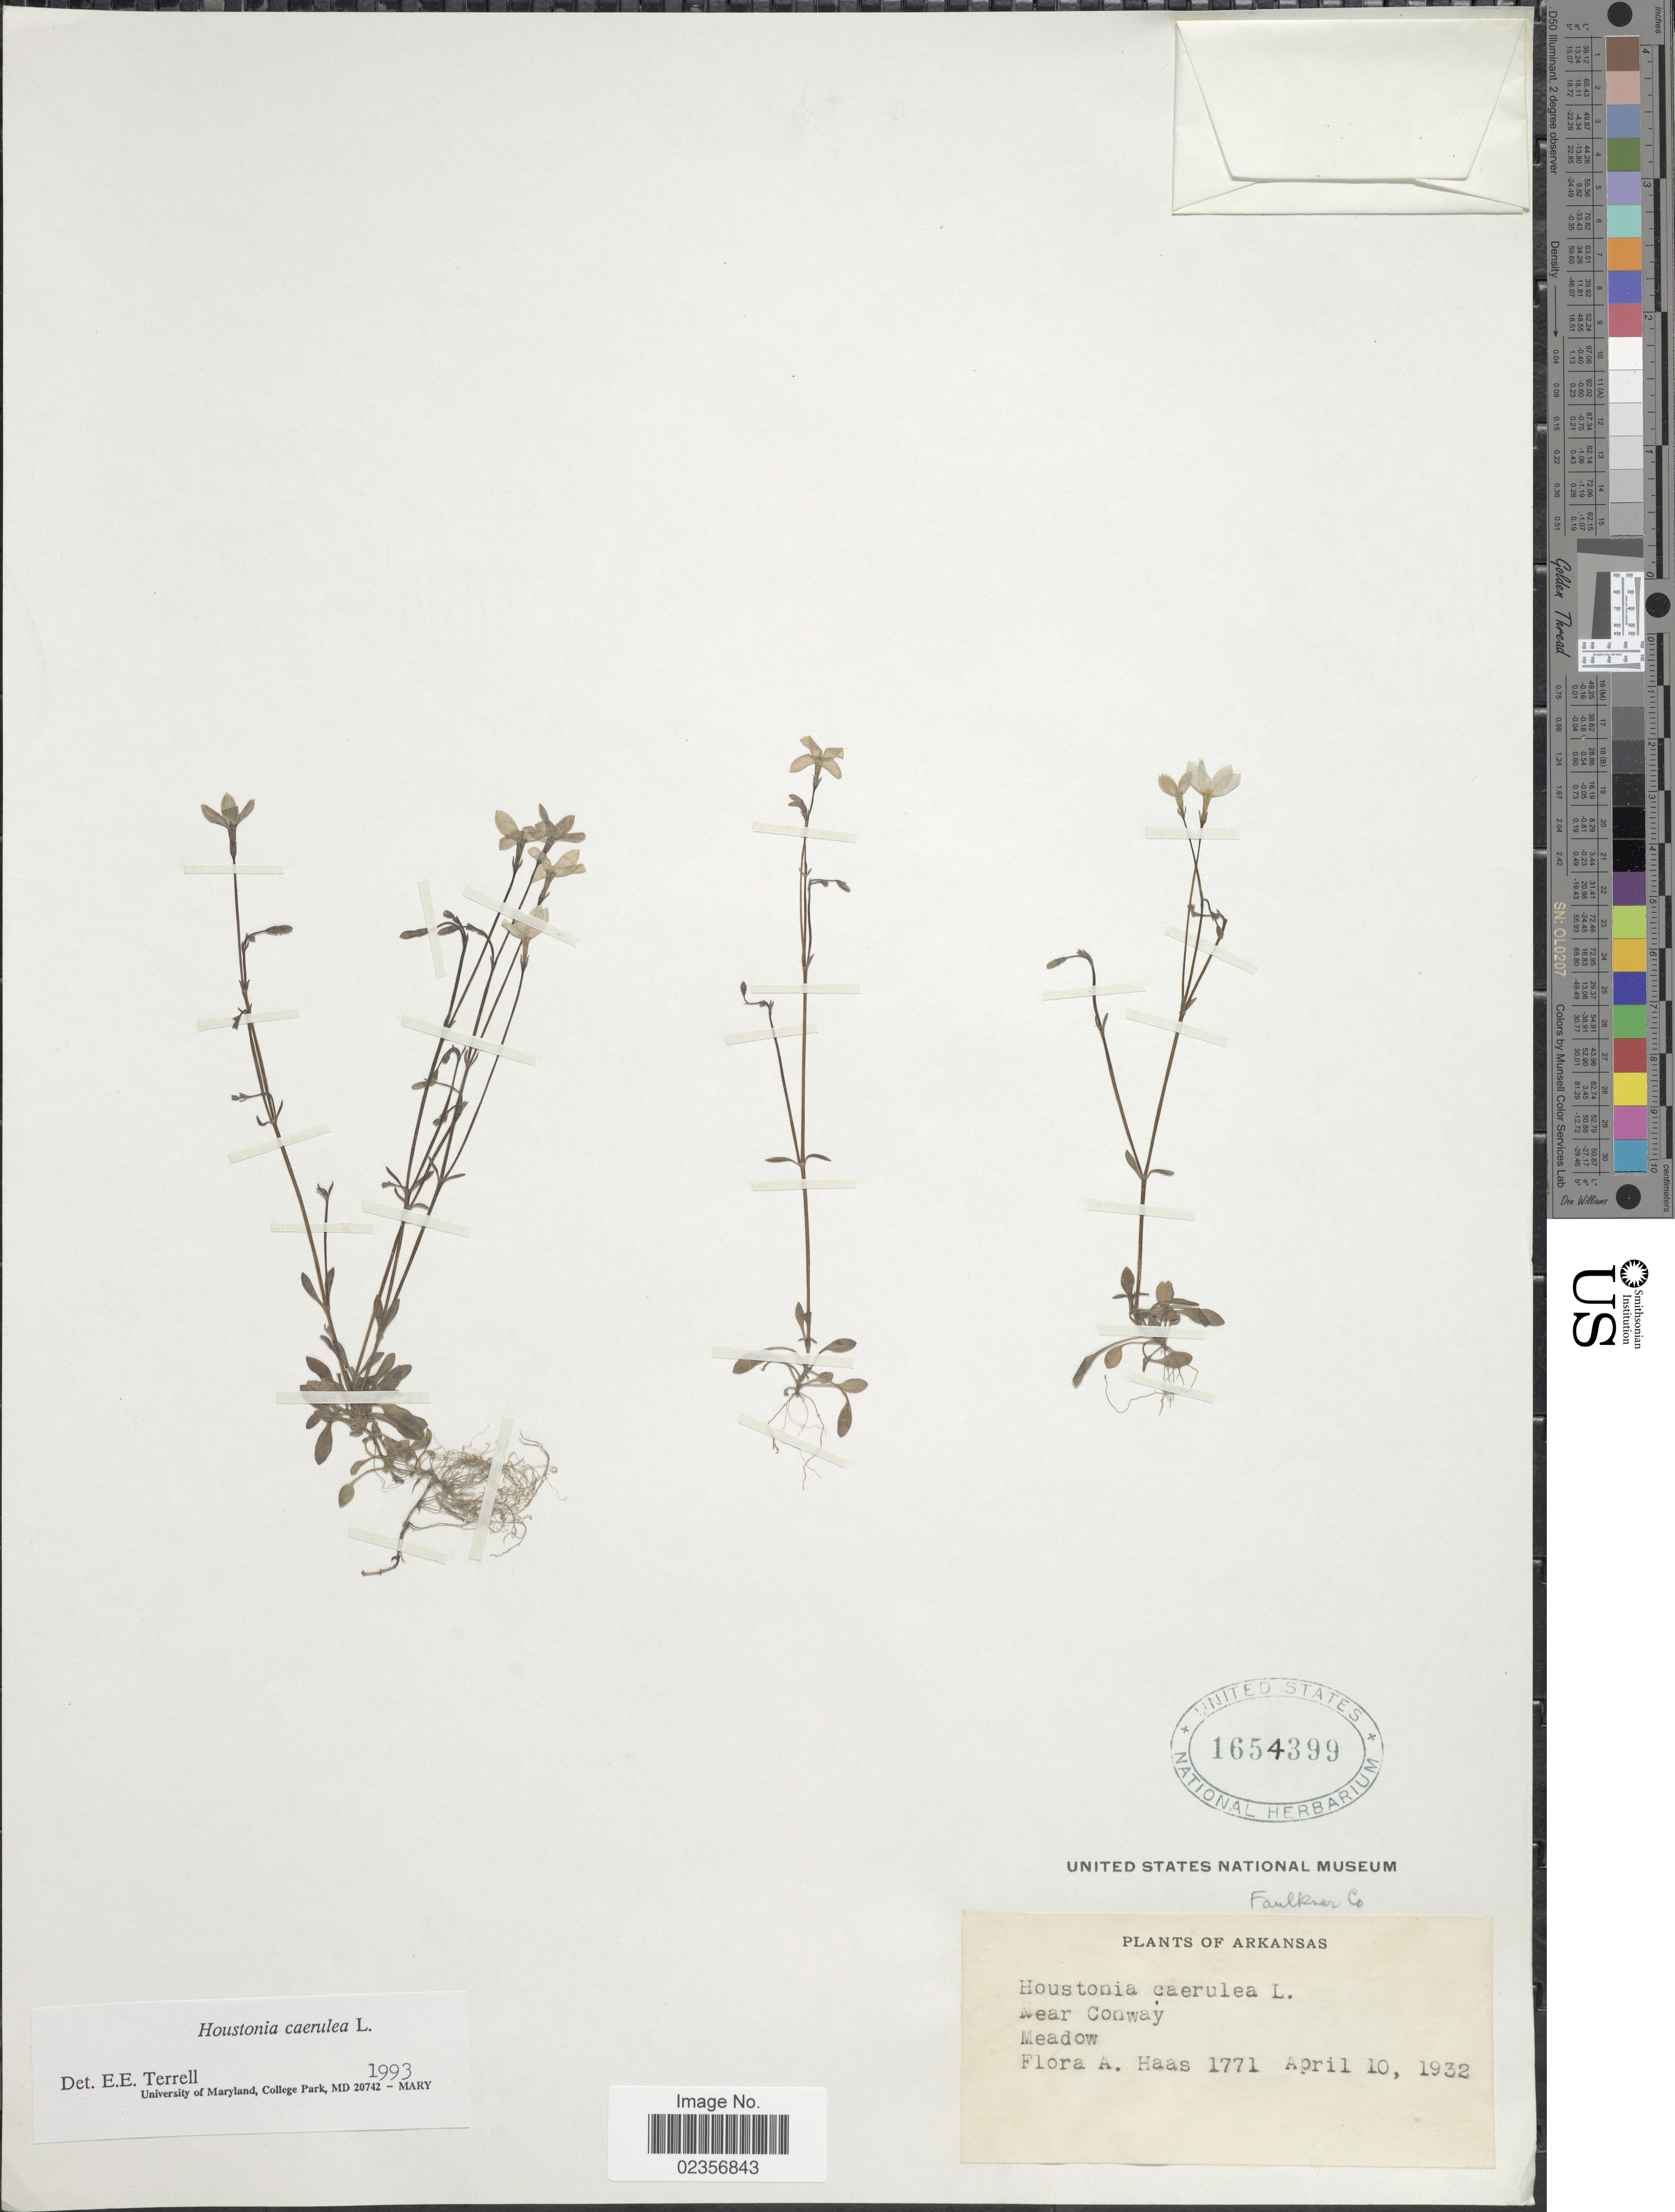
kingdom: Plantae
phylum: Tracheophyta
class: Magnoliopsida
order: Gentianales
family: Rubiaceae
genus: Houstonia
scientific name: Houstonia caerulea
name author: L.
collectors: F. A. Haas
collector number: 1771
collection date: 1932-04-10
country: United States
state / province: Arkansas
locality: Faulker Co., near Conway, meadow.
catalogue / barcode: US 1654399